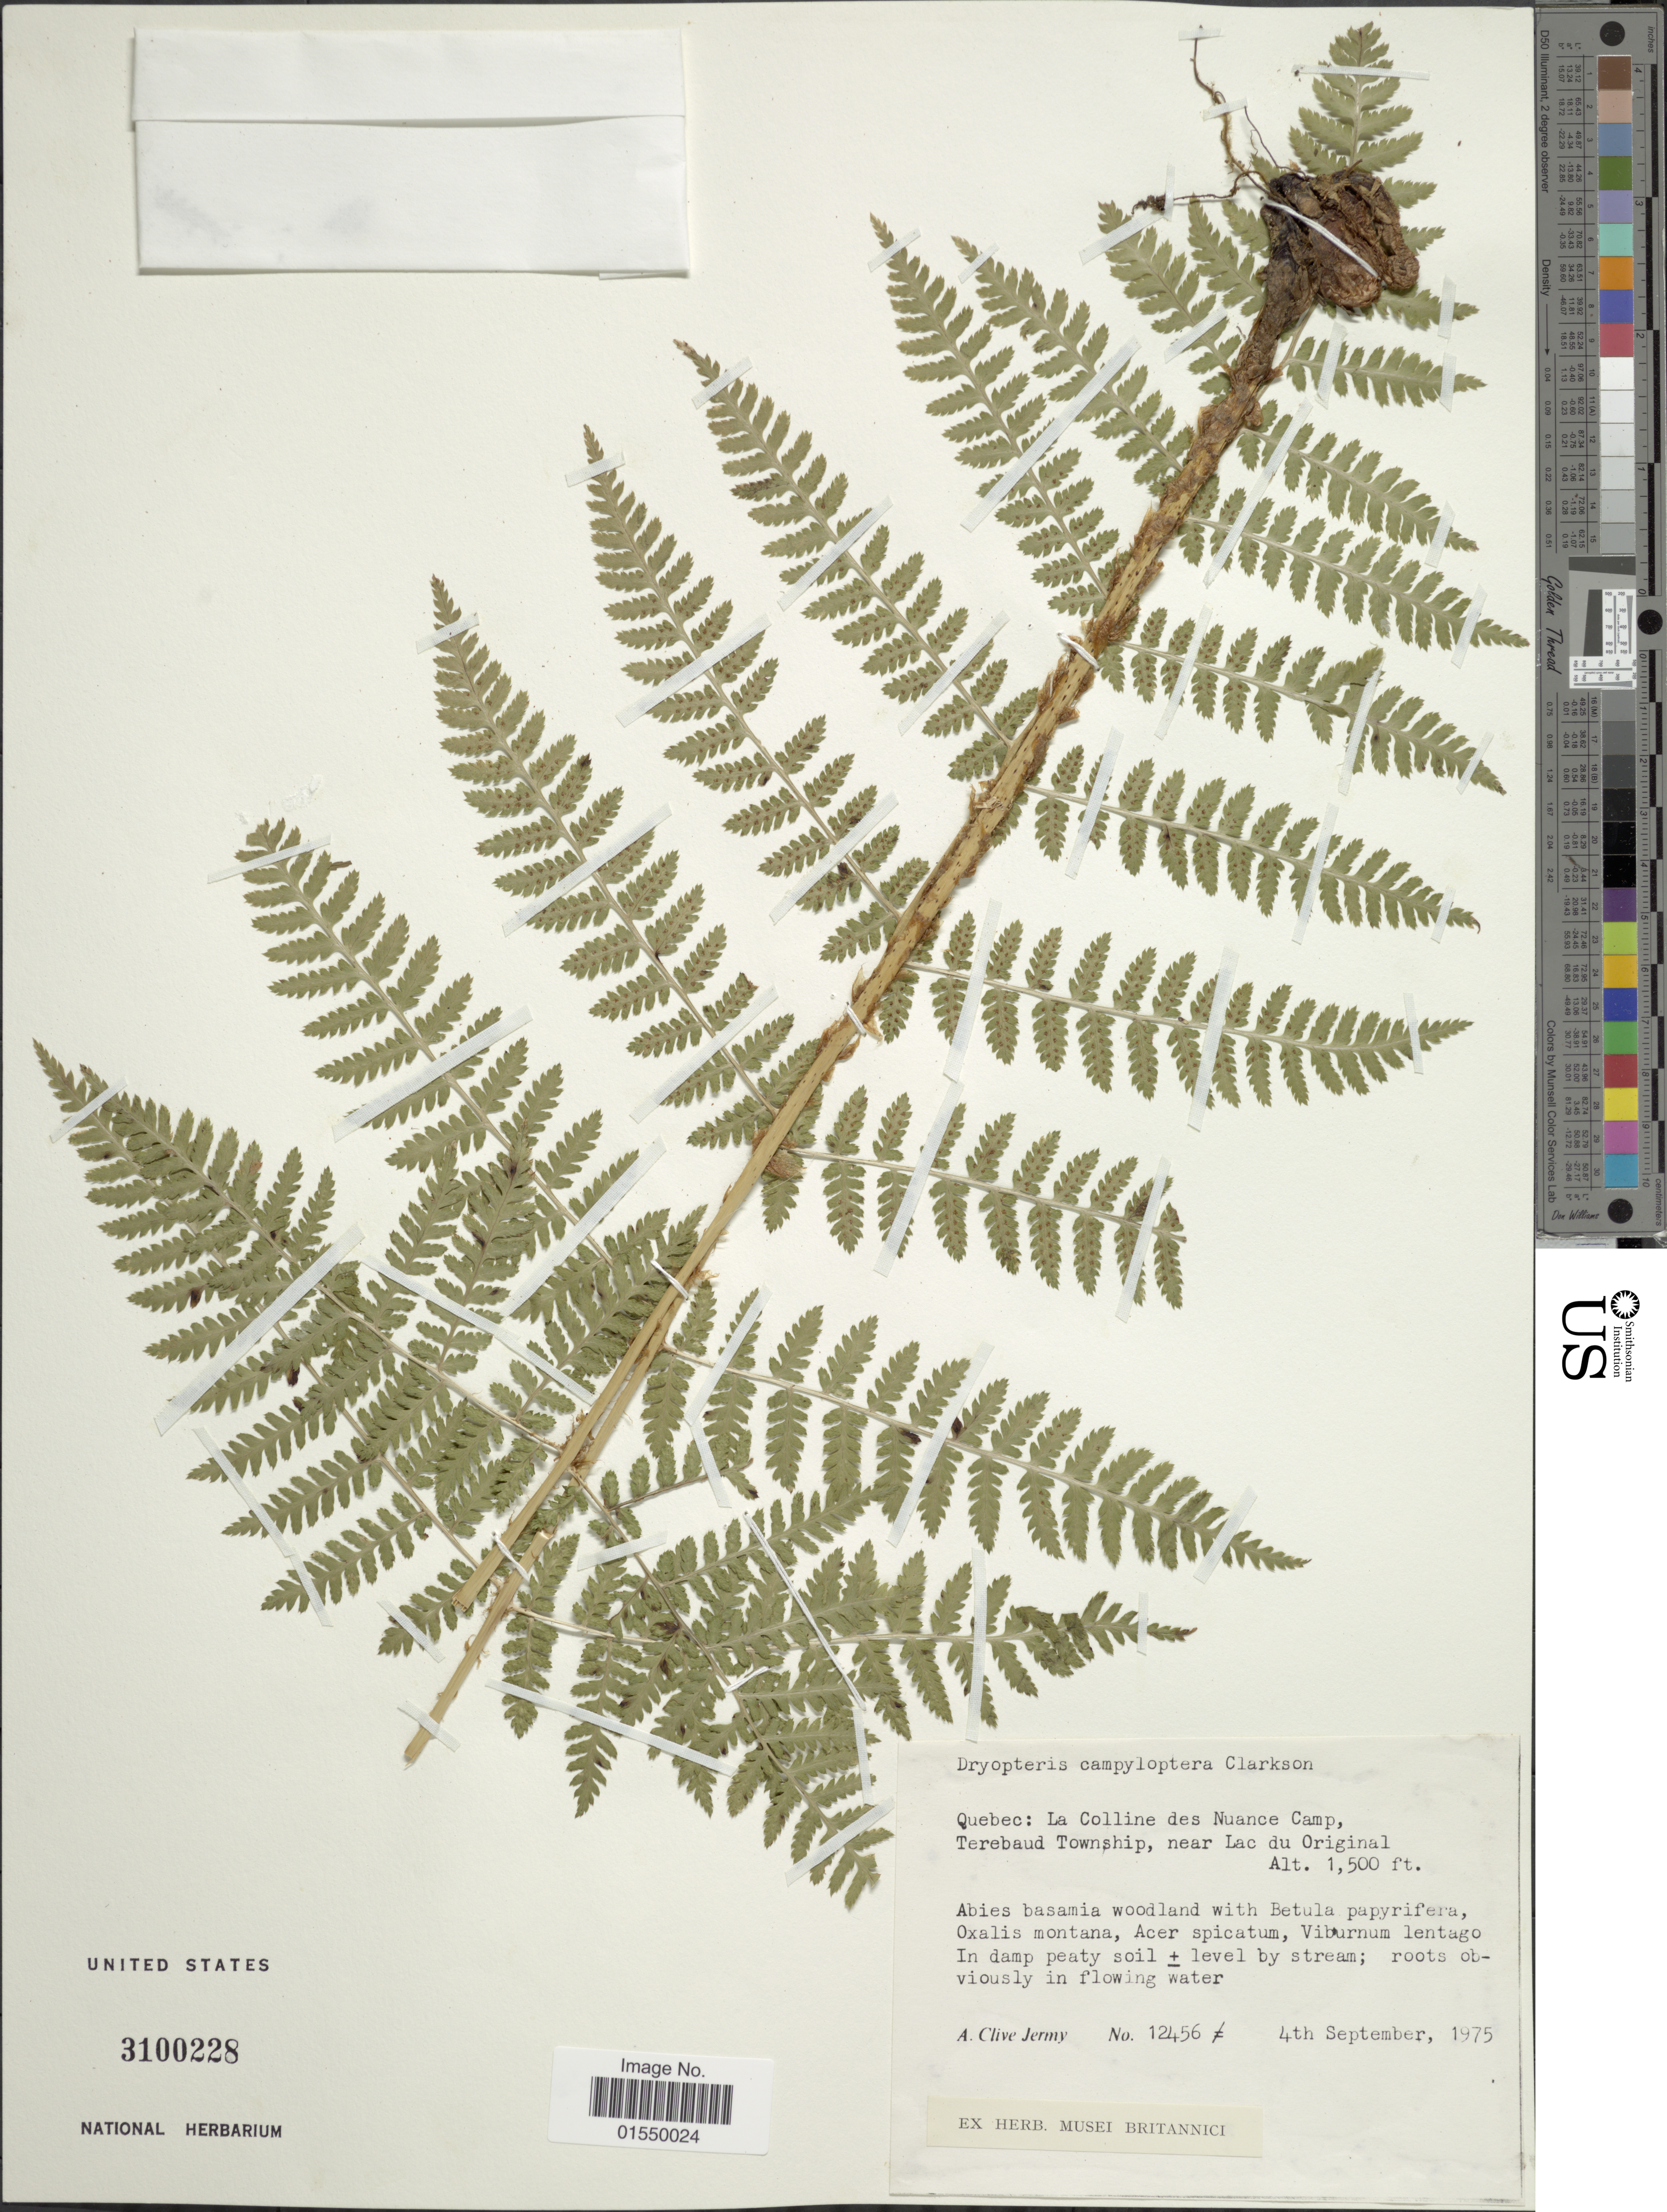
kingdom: Plantae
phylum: Tracheophyta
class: Polypodiopsida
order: Polypodiales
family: Dryopteridaceae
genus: Dryopteris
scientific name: Dryopteris campyloptera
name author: Clarkson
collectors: A. Jermy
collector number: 12456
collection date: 1975-09-04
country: Canada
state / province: Quebec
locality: Quebec: La Colline des Nuance Camp, Terebaud Township, near Lac du Original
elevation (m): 457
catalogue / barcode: US 3100228